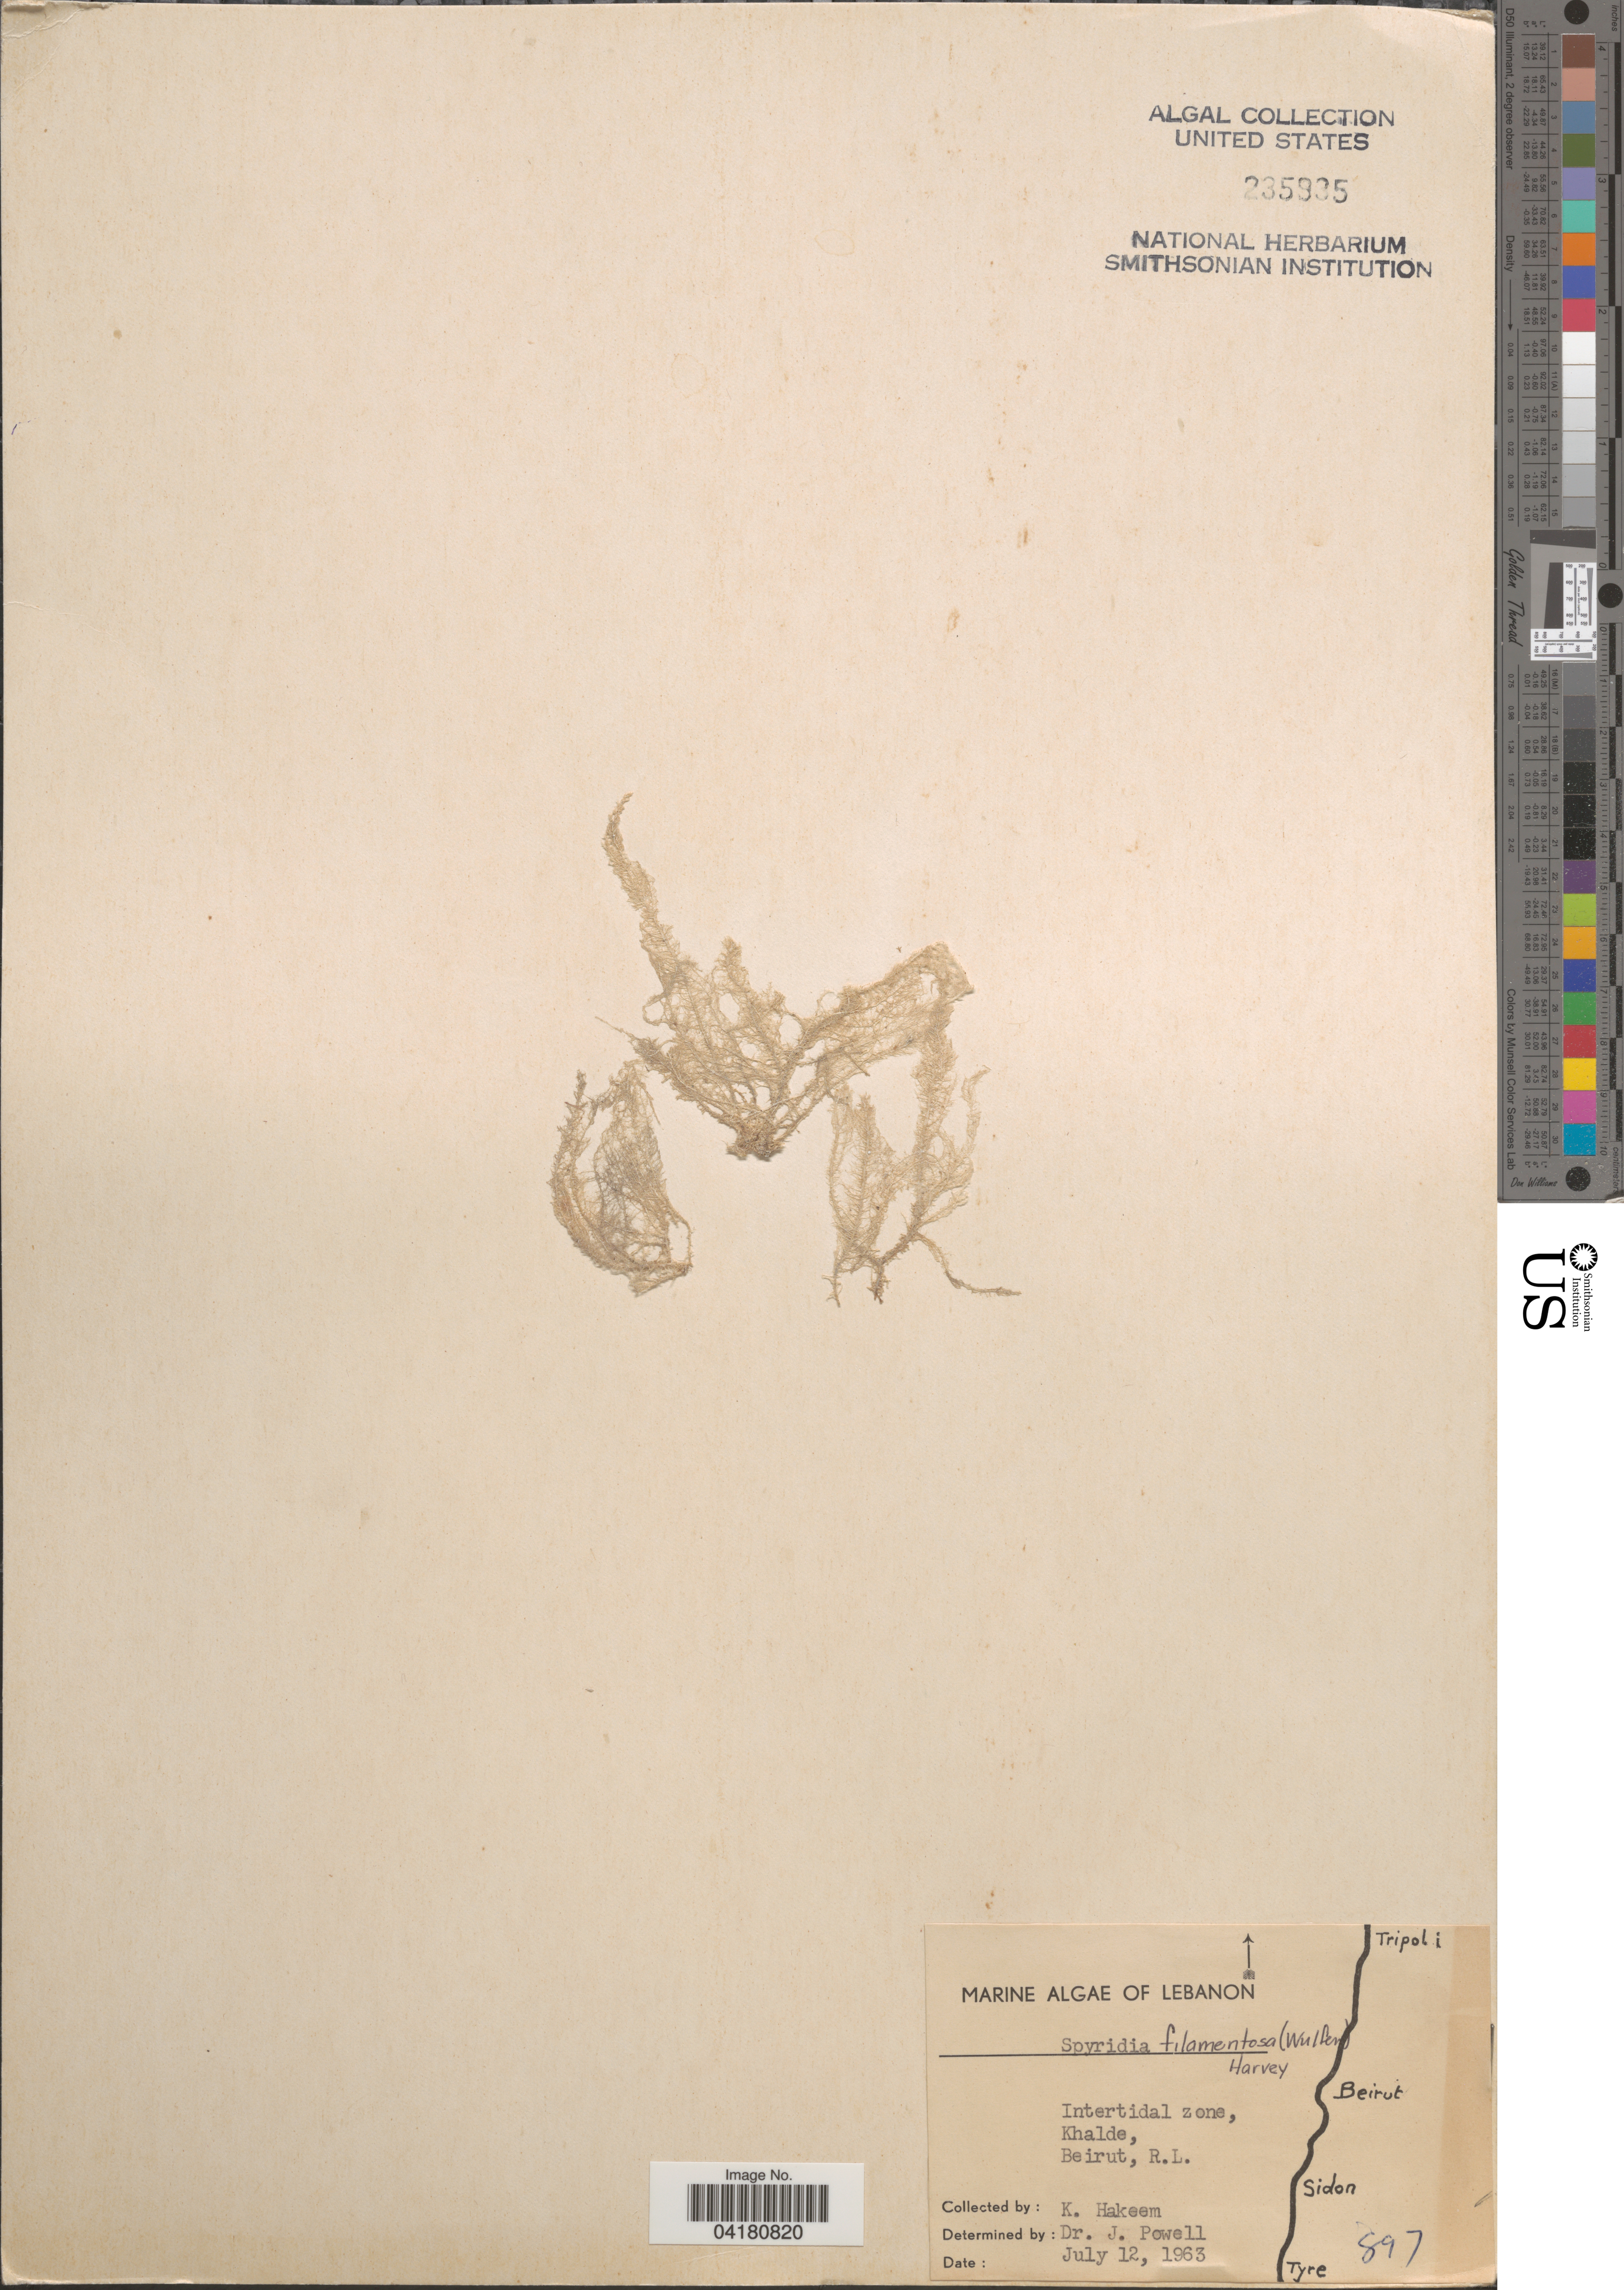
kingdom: Plantae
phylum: Rhodophyta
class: Florideophyceae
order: Ceramiales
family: Spyridiaceae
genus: Spyridia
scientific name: Spyridia filamentosa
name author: (Wulfen) Harv.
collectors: K. Hakeem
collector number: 897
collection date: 1963-07-12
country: Lebanon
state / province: Beyrouth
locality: Intertidal zone, Khalde, Beirut, R.L.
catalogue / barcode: US 235935